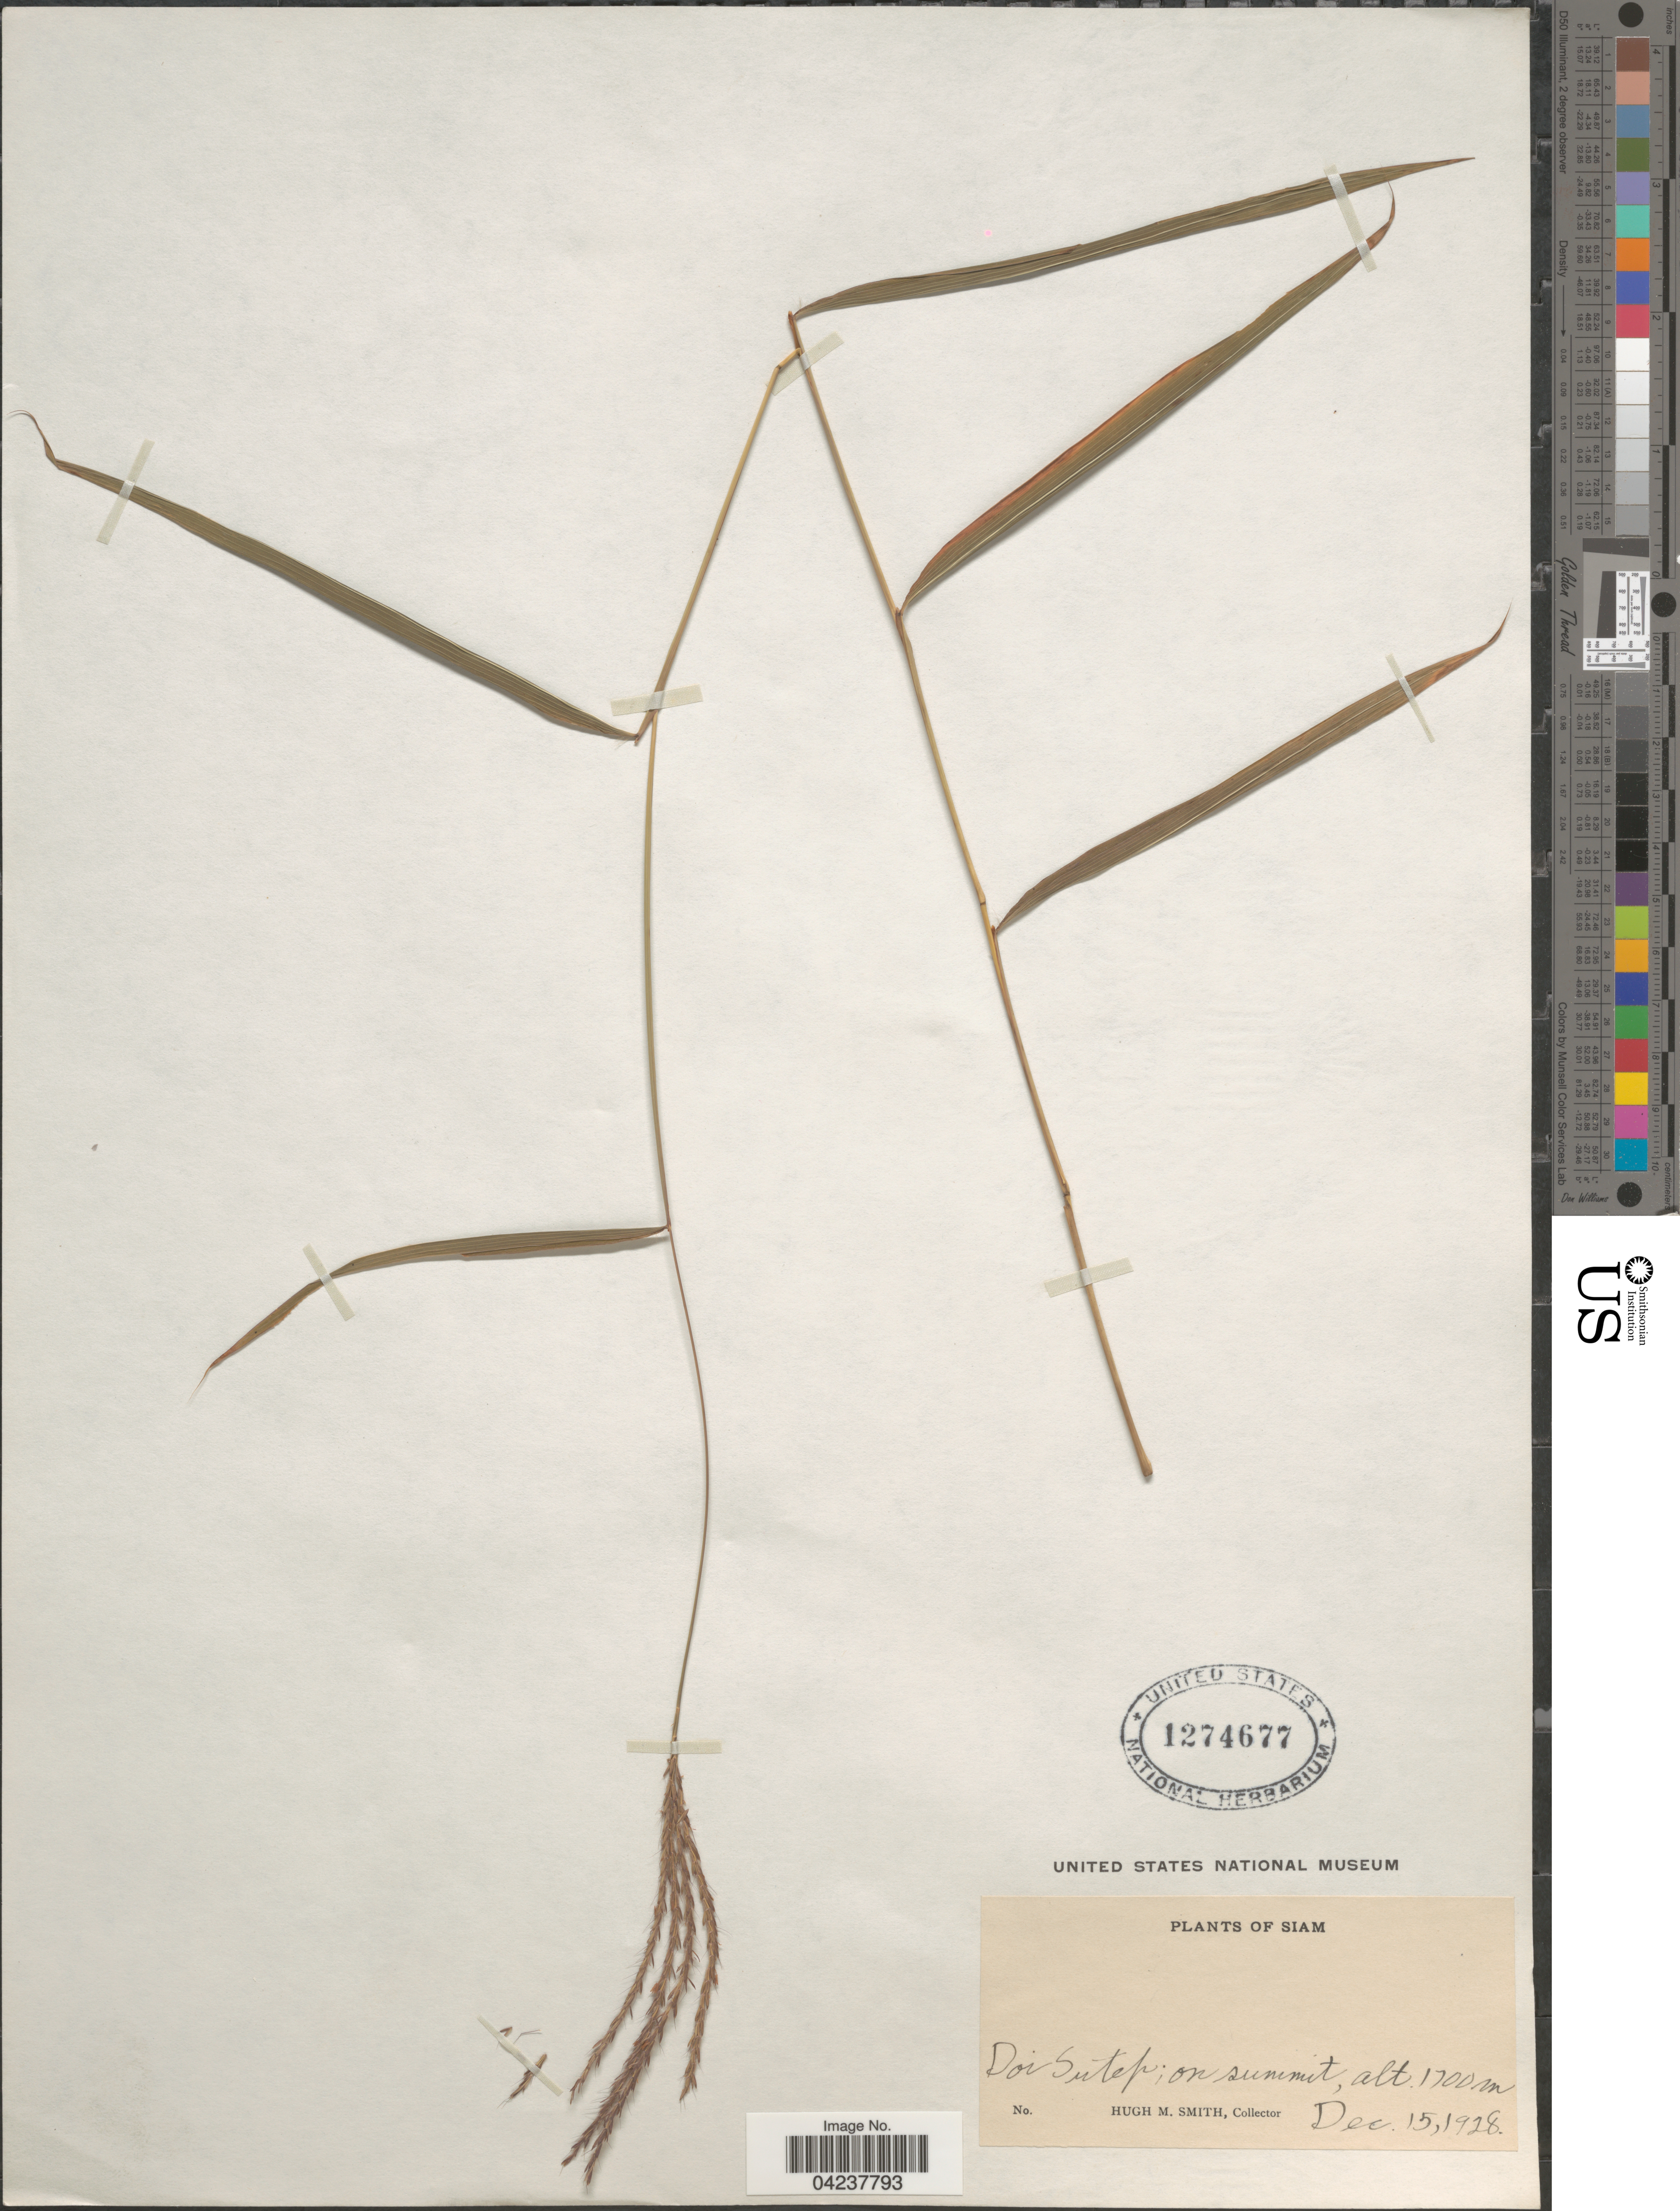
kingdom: Plantae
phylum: Tracheophyta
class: Liliopsida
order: Poales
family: Poaceae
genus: Microstegium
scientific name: Microstegium ciliatum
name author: (Trin.) A. Camus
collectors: H. M. Smith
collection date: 1928-12-15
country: Thailand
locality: Siam. Doi Sutep; on summit.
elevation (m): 1700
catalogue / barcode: US 1274677